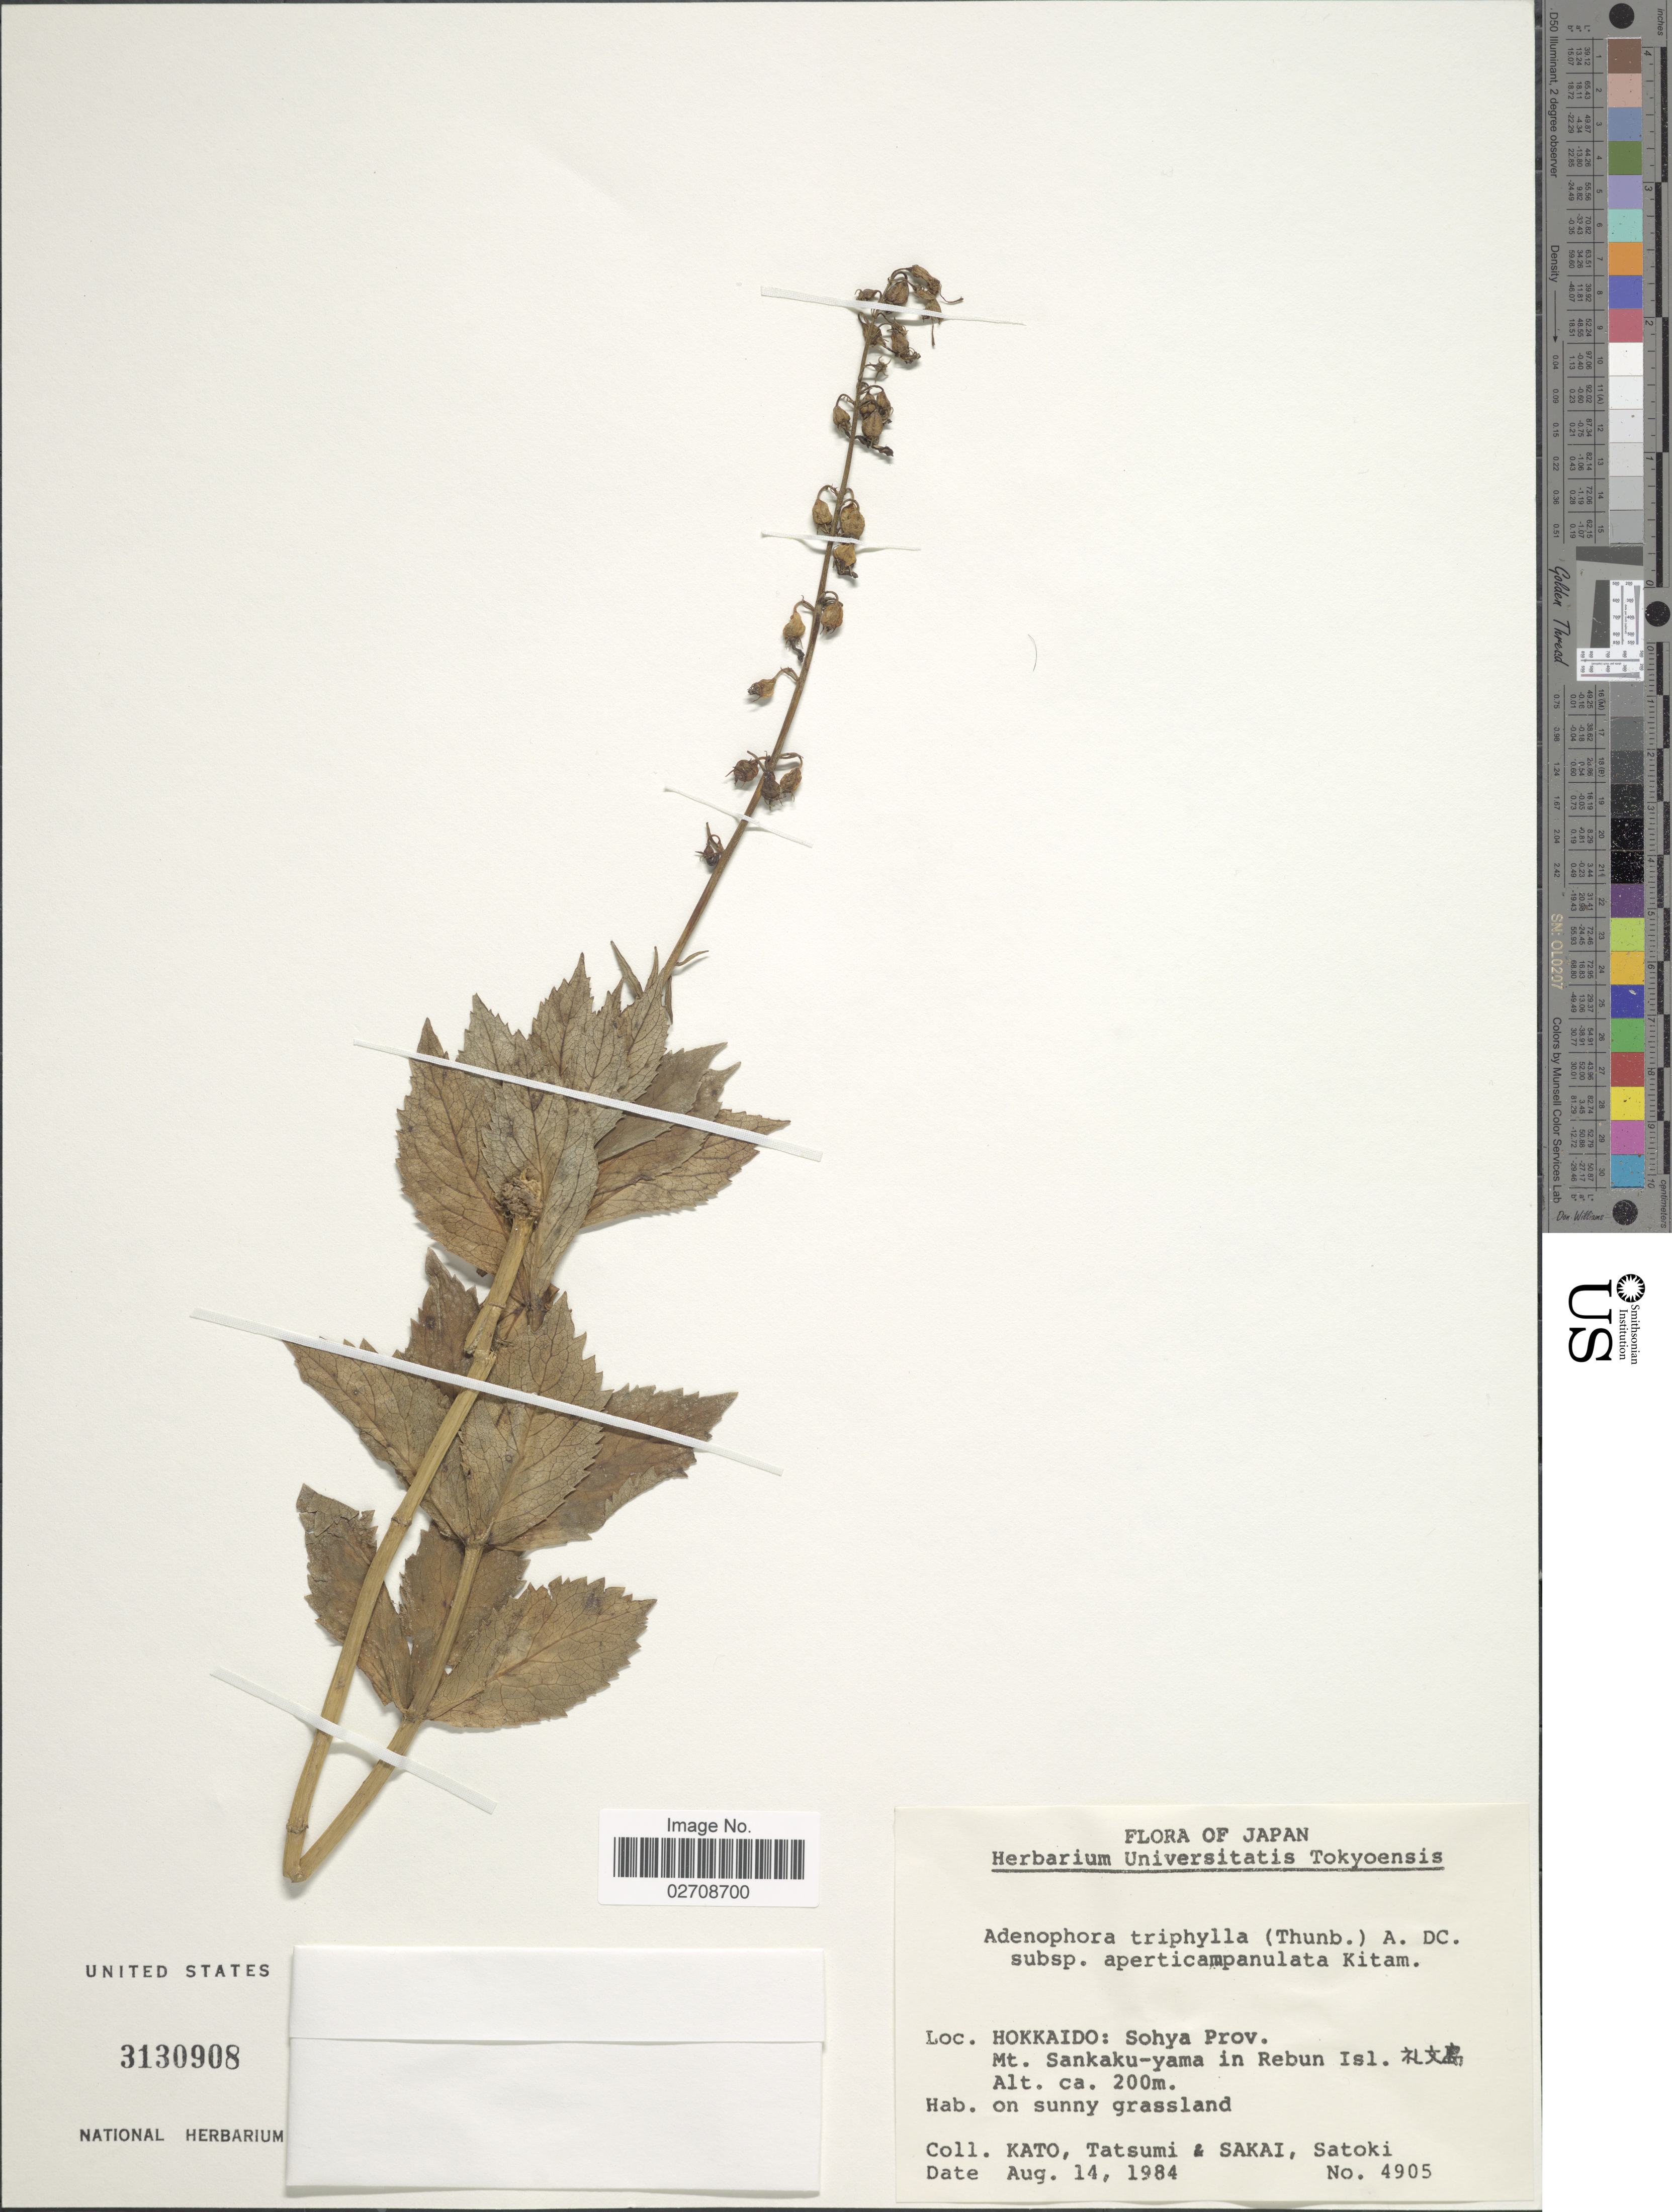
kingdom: Plantae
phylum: Tracheophyta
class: Magnoliopsida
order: Asterales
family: Campanulaceae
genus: Adenophora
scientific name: Adenophora triphylla var. japonica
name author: (Regel) H. Hara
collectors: -- Kato, -. Tatsumi, Sakai & Satoki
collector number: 4905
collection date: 1984-08-14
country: Japan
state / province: Hokkaidō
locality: Hokkaido: Sohya Prov. Mt. Sankku-yama in Rebun Isl.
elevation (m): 200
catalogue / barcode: US 3130908